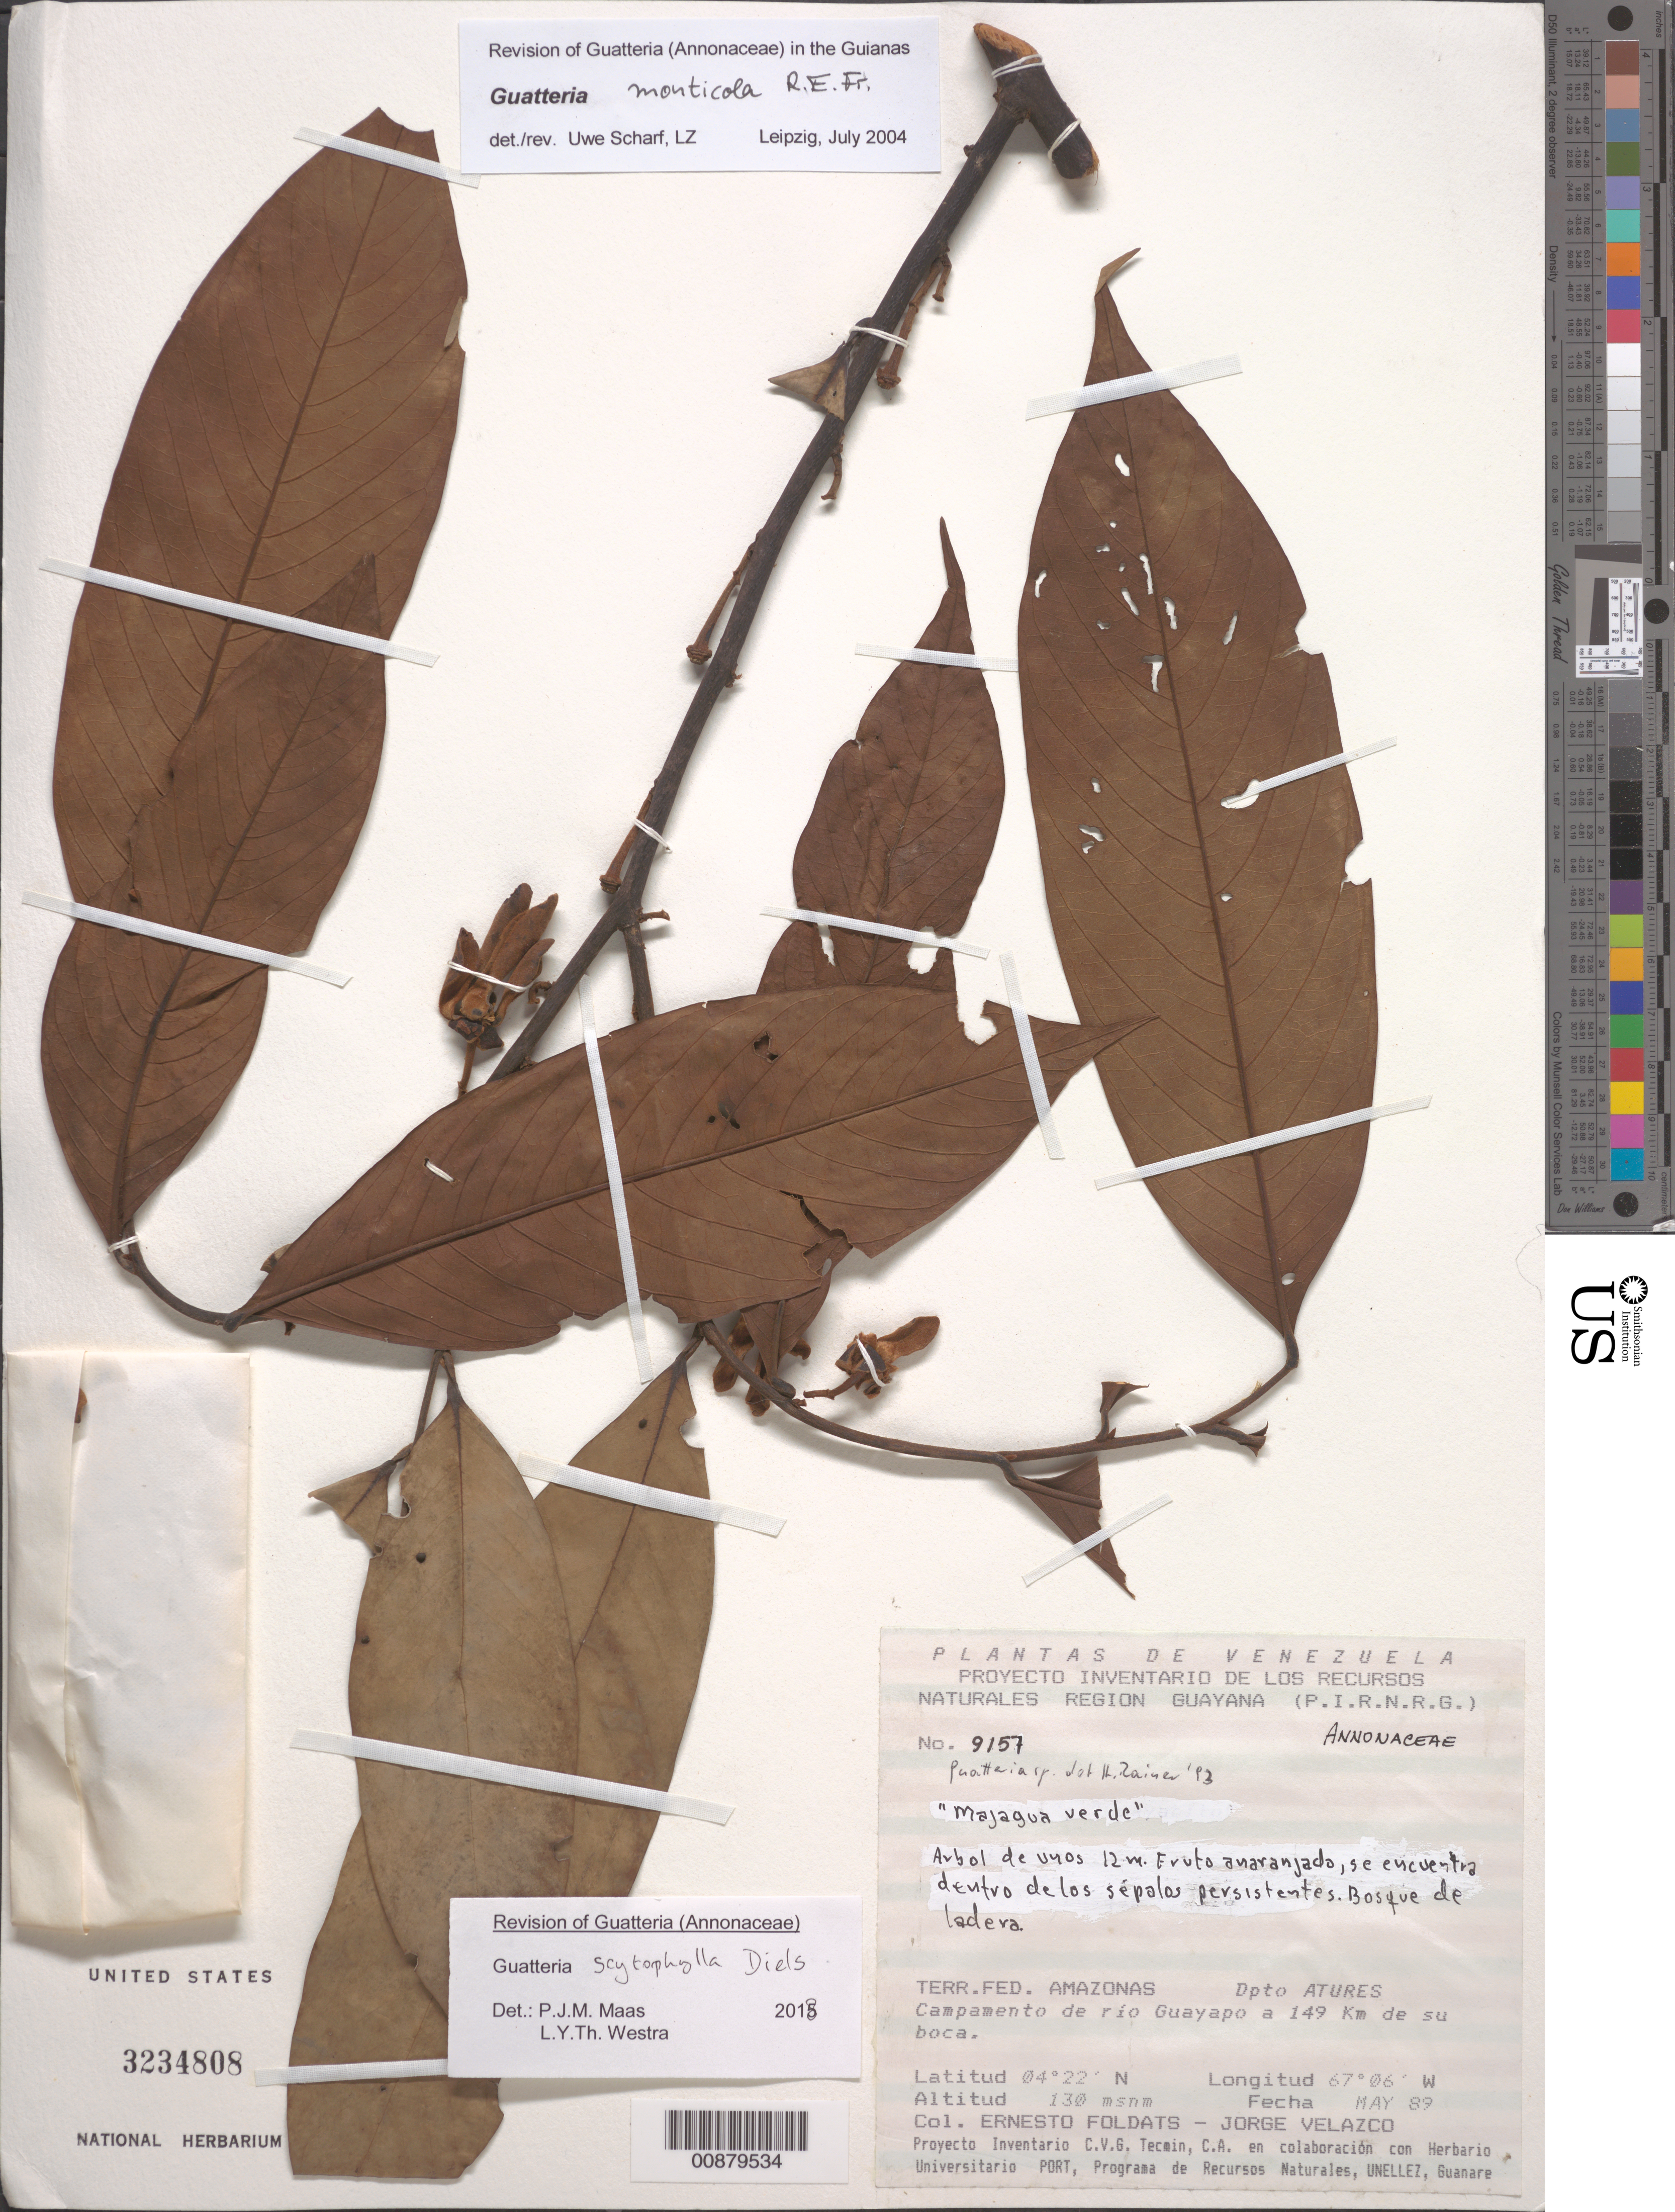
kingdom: Plantae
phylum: Tracheophyta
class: Magnoliopsida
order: Magnoliales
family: Annonaceae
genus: Guatteria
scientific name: Guatteria scytophylla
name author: Diels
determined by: Maas, P. J.; Westra, L. Y.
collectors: E. Foldats & J. Velazco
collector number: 9157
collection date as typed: May-89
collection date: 1989-05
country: Venezuela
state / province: Amazonas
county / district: Atures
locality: Río Guayapo, 149 km de la boca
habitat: Bosque de ladera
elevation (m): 130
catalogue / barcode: US 3234808